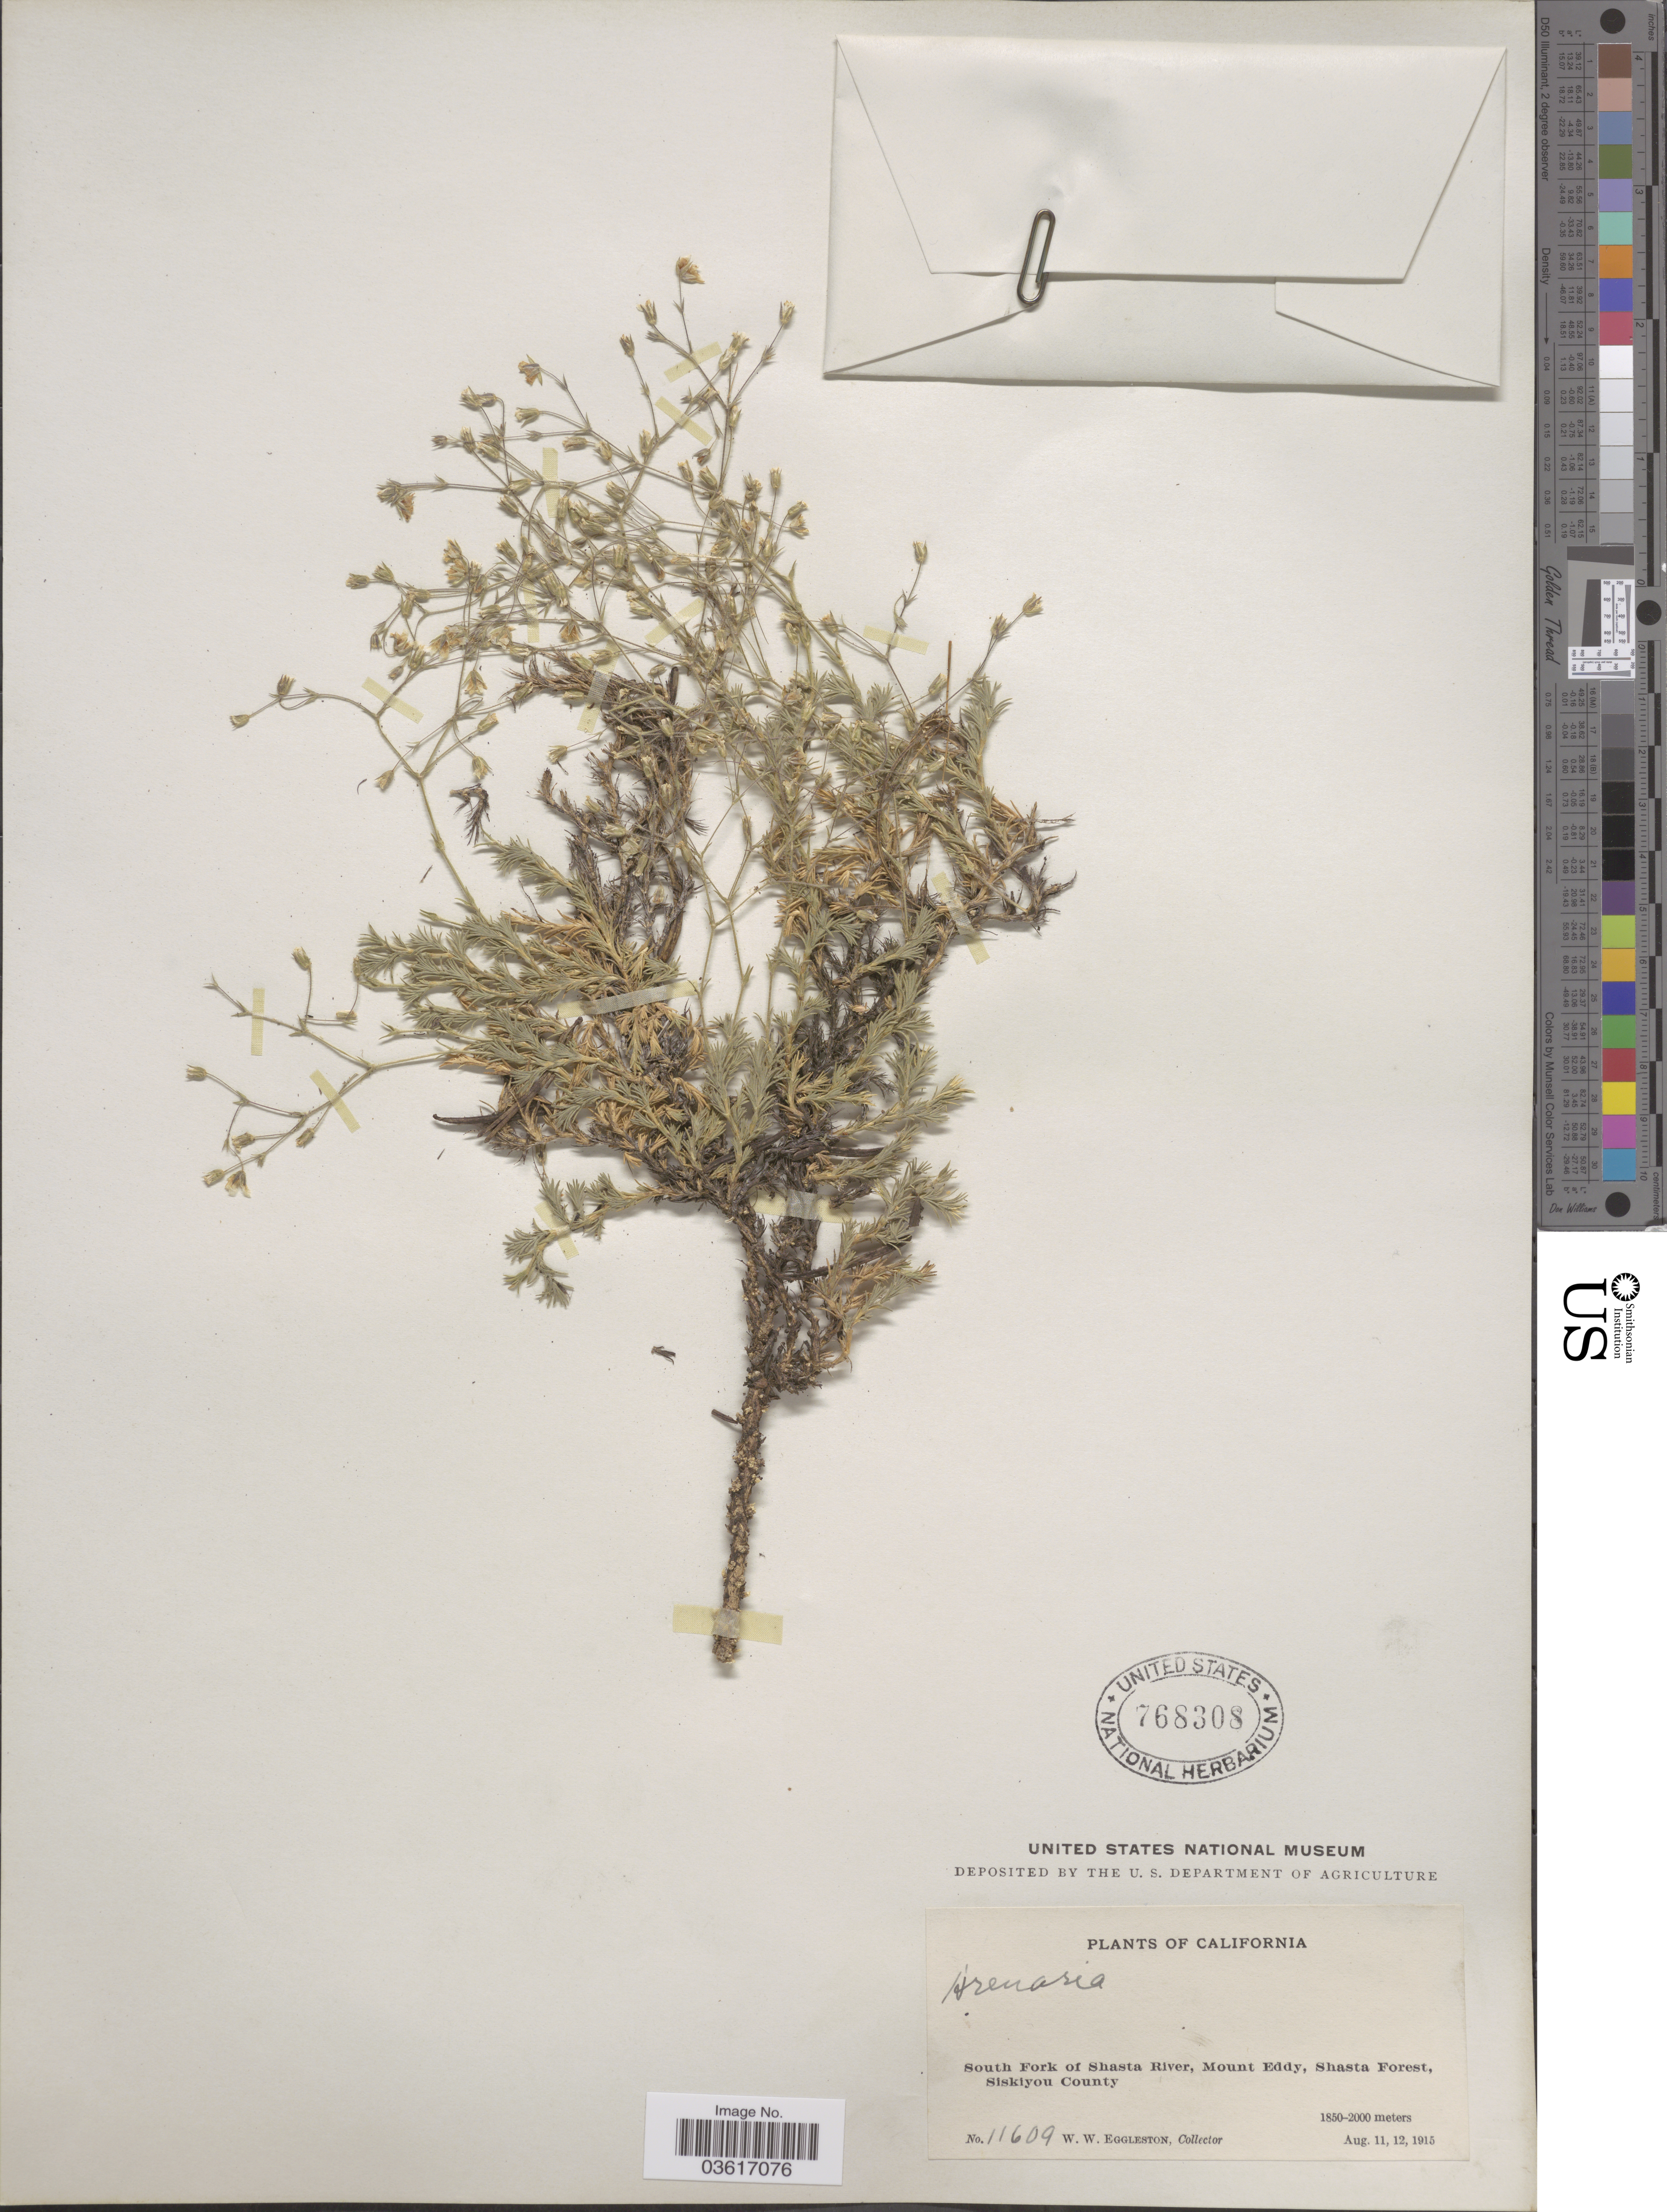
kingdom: Plantae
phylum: Tracheophyta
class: Magnoliopsida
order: Caryophyllales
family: Caryophyllaceae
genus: Minuartia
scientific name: Minuartia sp.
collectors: W. W. Eggleston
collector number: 11609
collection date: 1915-08-11/1915-08-12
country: United States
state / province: California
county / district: Siskiyou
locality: South Fork of Shasta River, Mount Eddy, Shasta Forest, Siskiyou County.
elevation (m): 1850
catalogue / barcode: US 768308